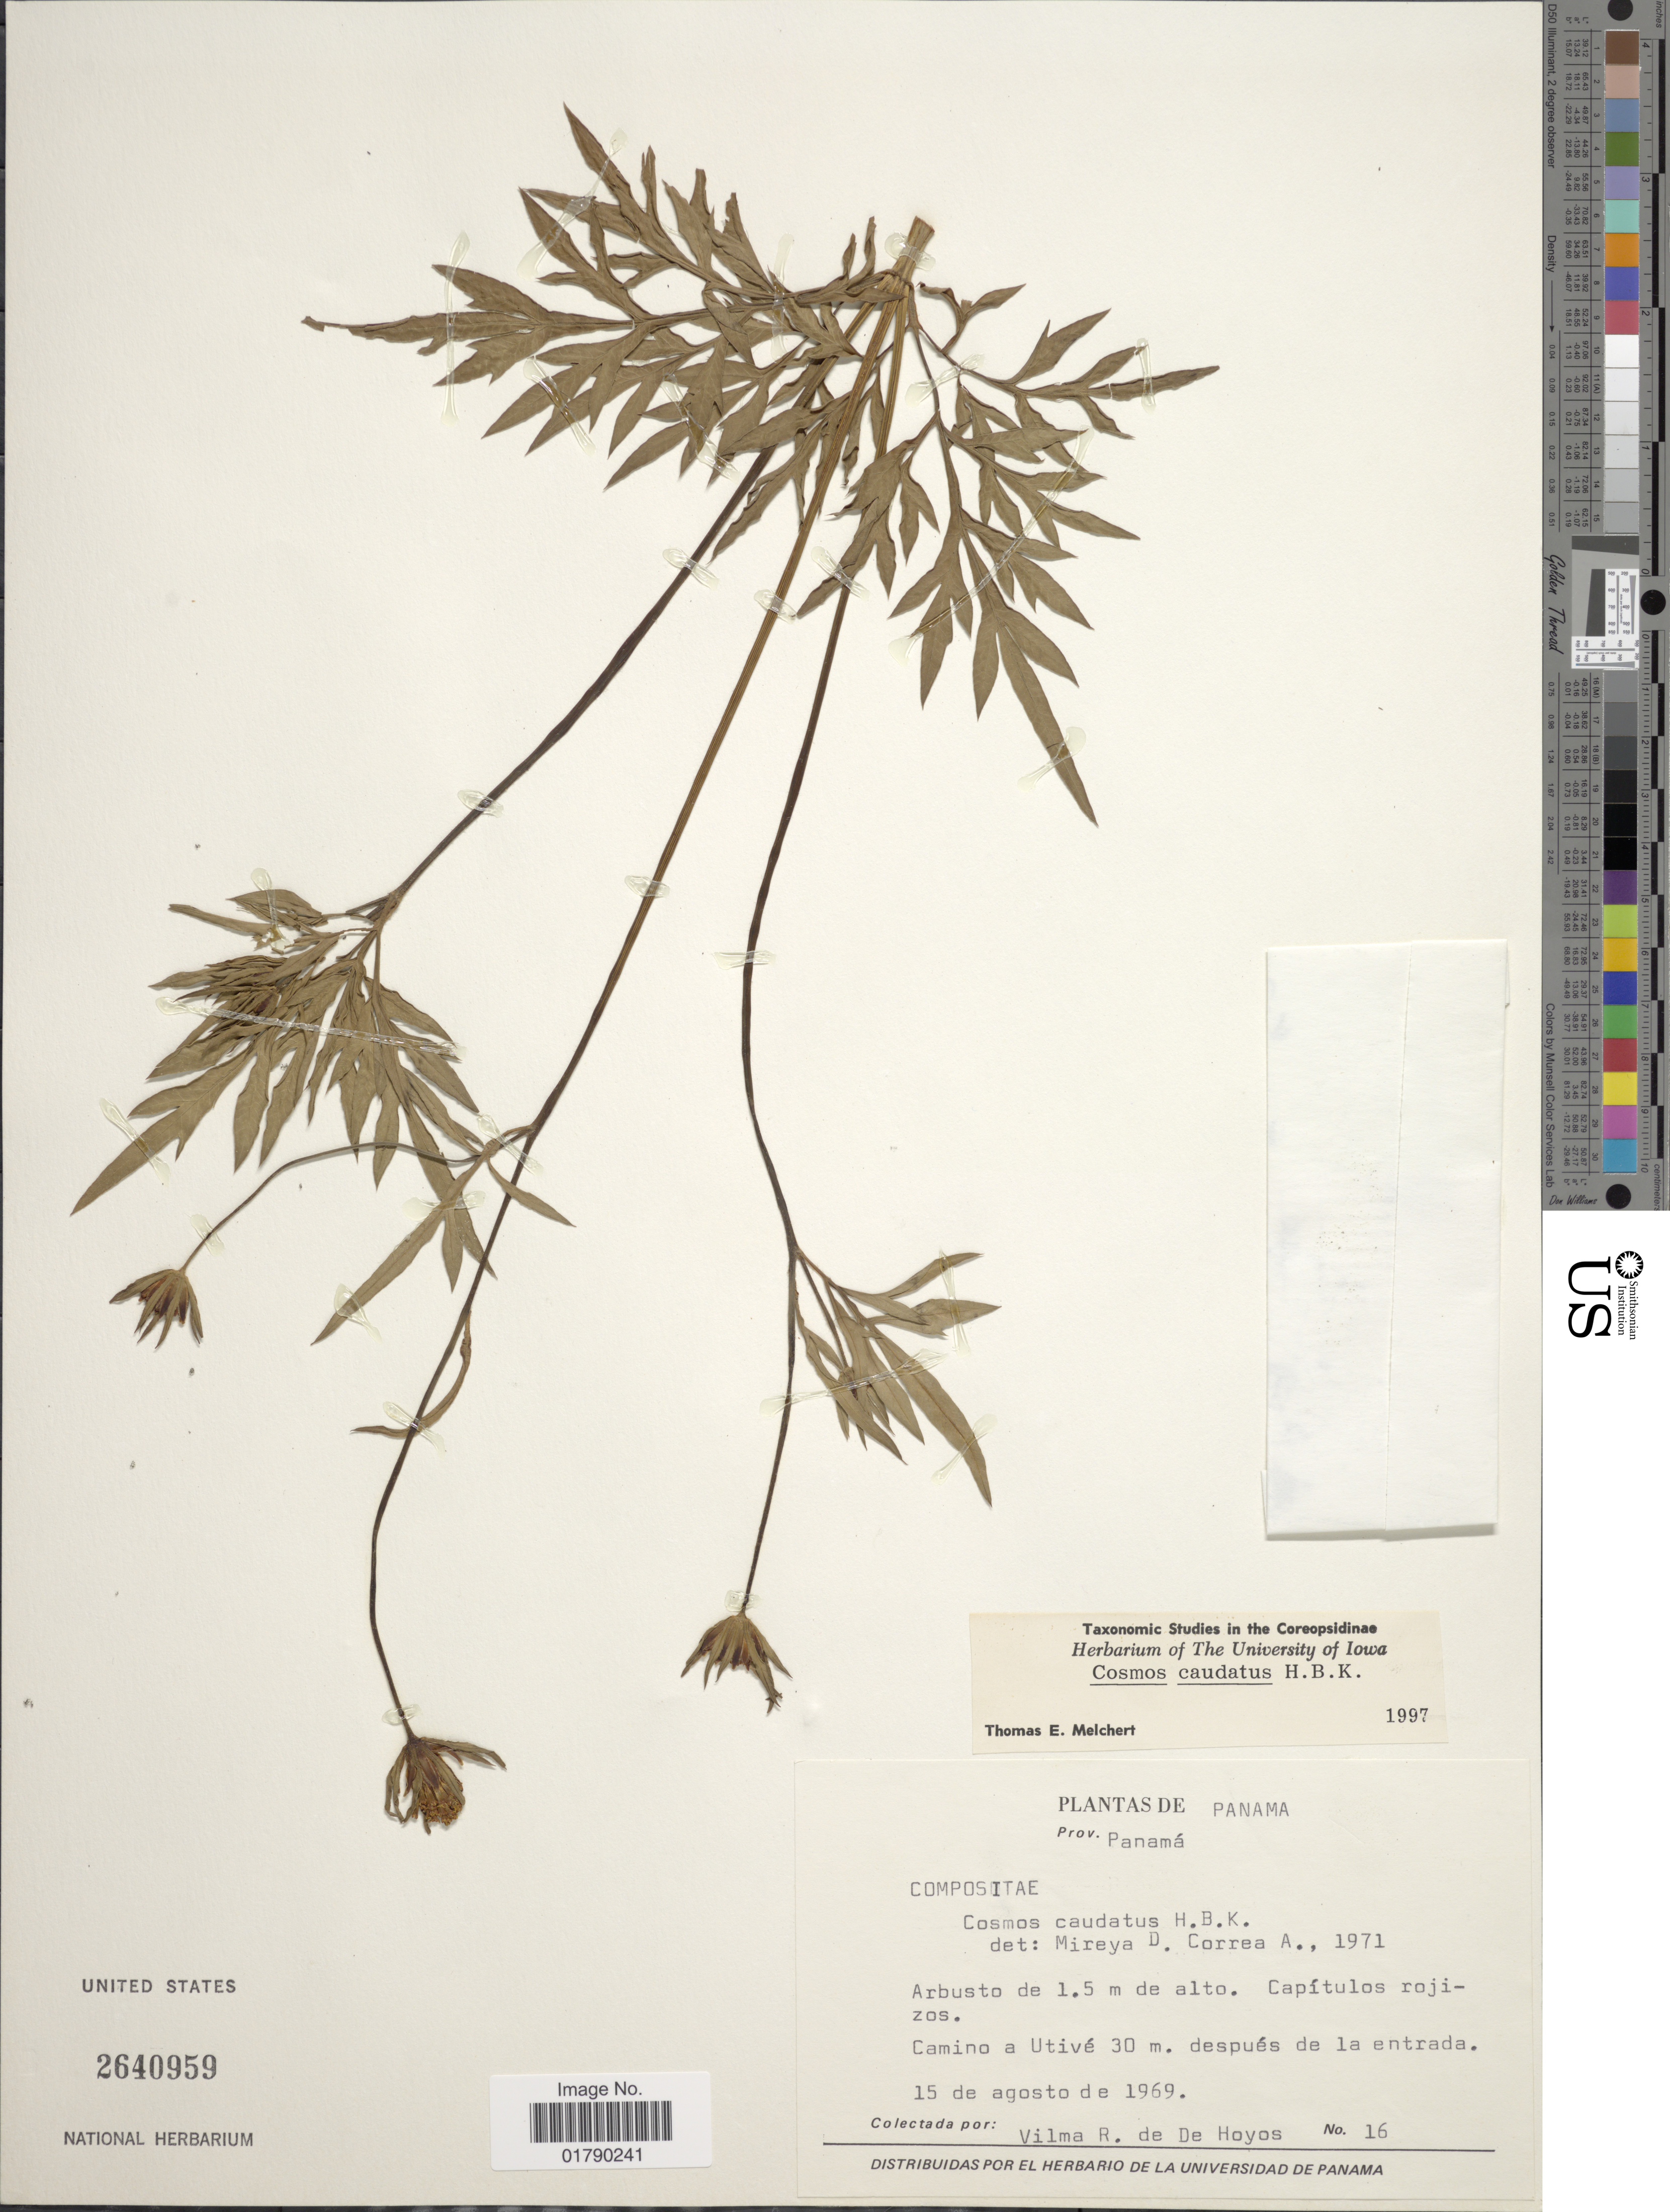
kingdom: Plantae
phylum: Tracheophyta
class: Magnoliopsida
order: Asterales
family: Asteraceae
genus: Cosmos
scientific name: Cosmos caudatus var. exaristatus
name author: Sherff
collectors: V. De Hoyos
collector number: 16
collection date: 1969-08-15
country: Panama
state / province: Panamá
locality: Camino a Utive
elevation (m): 30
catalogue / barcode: US 2640959